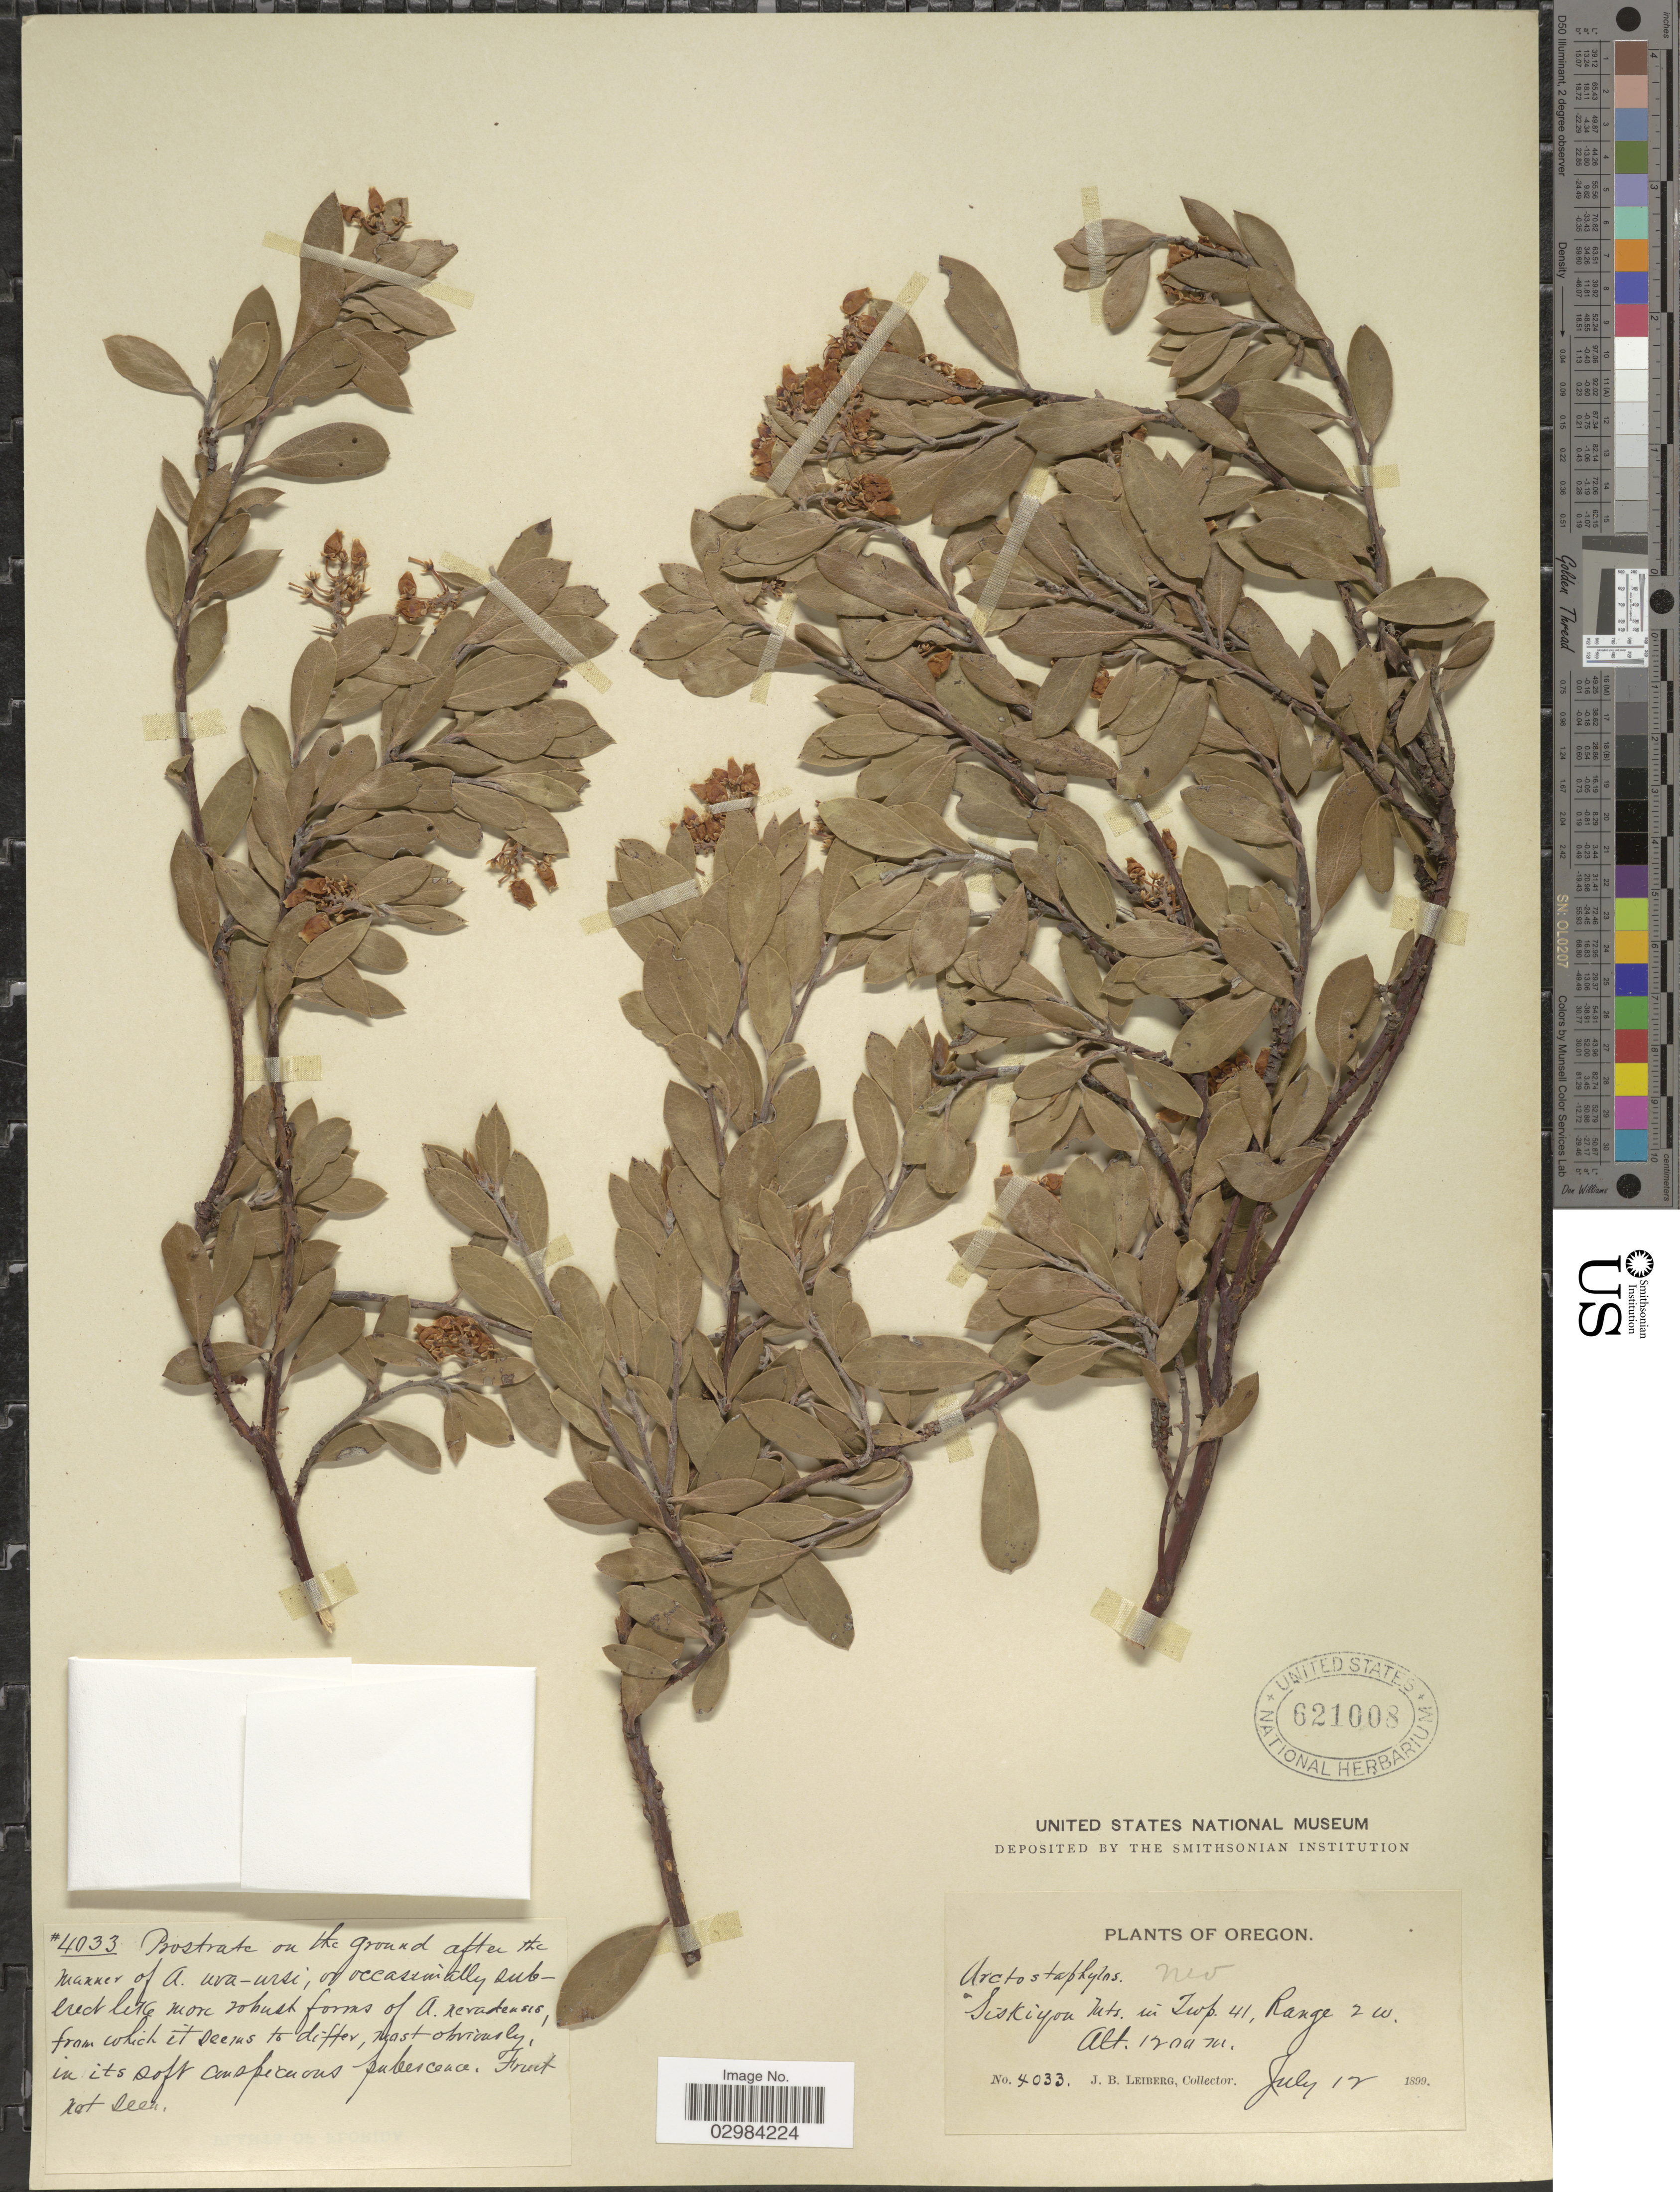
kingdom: Plantae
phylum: Tracheophyta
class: Magnoliopsida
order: Ericales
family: Ericaceae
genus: Arctostaphylos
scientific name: Arctostaphylos nevadensis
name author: A. Gray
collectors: J. B. Leiberg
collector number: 4033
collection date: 1899-07-12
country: United States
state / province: Oregon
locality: Siskiyou Mts. in Twp. 41, Range 2w.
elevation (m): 1200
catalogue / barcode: US 621008